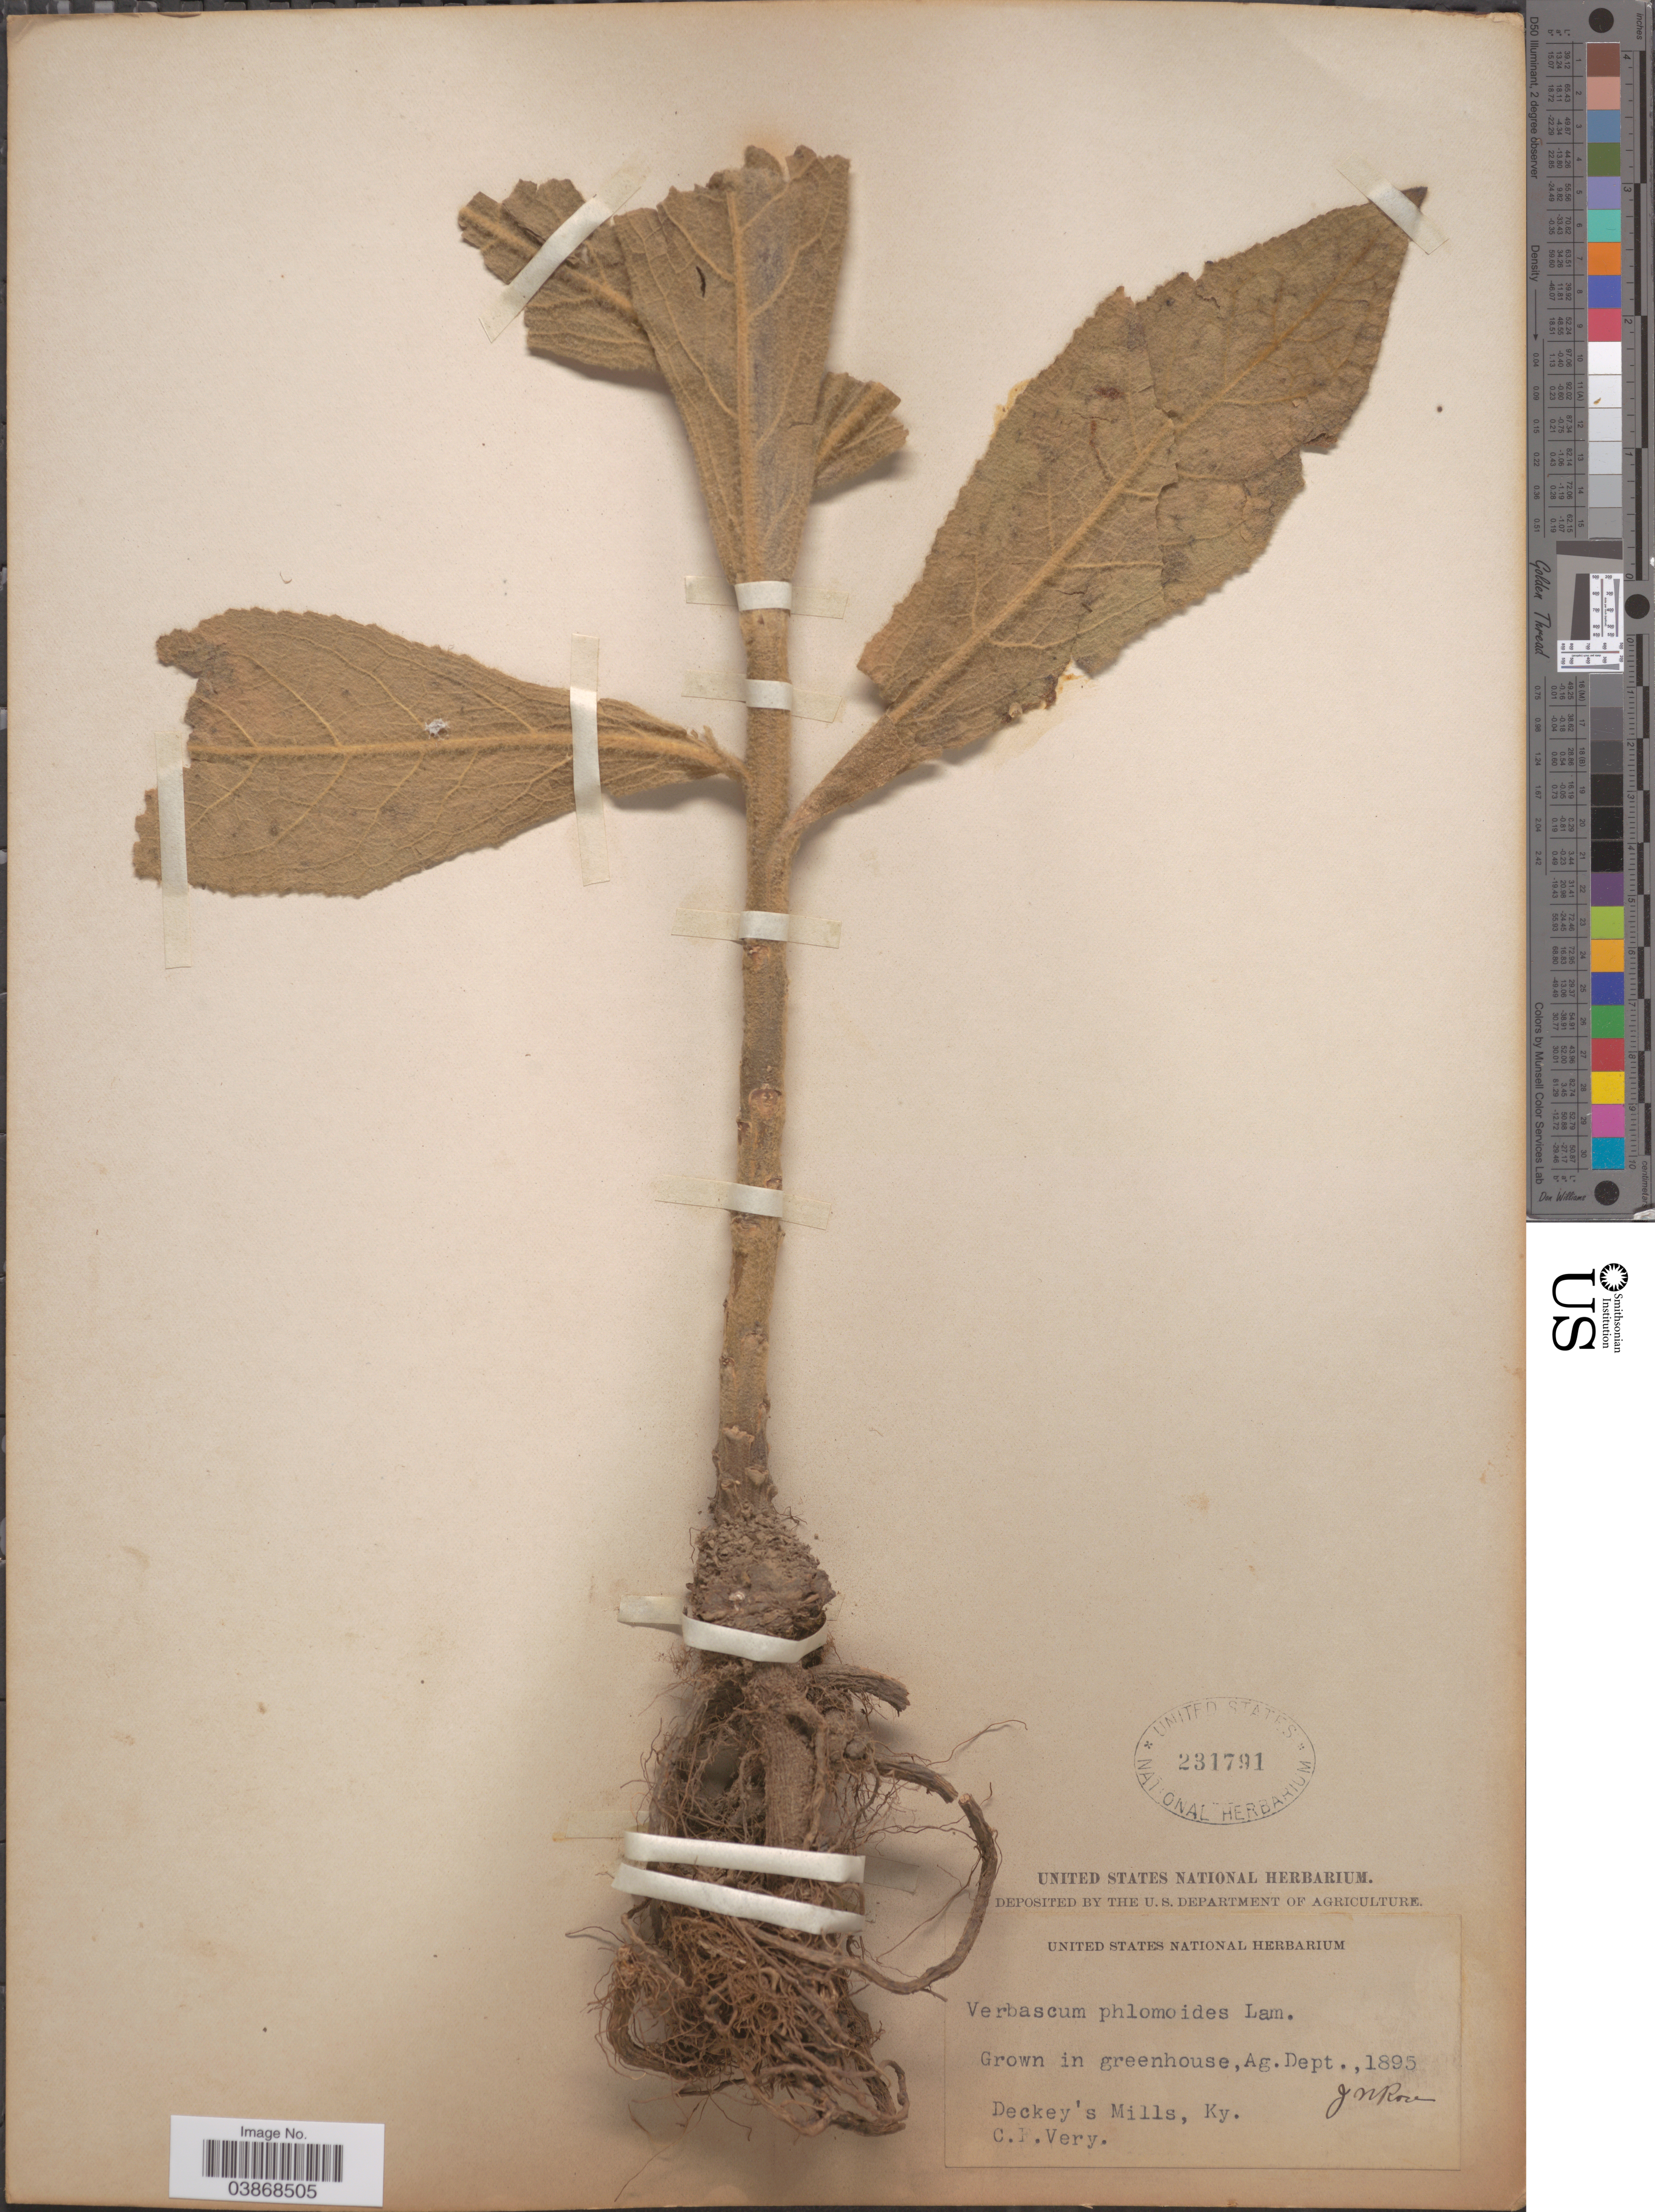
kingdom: Plantae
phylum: Tracheophyta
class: Magnoliopsida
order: Lamiales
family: Scrophulariaceae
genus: Verbascum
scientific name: Verbascum phlomoides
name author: L.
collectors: C. Very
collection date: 1895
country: United States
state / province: Kentucky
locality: In greenhouse, Ag. Dept. Deckey's Mills.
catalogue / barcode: US 231791